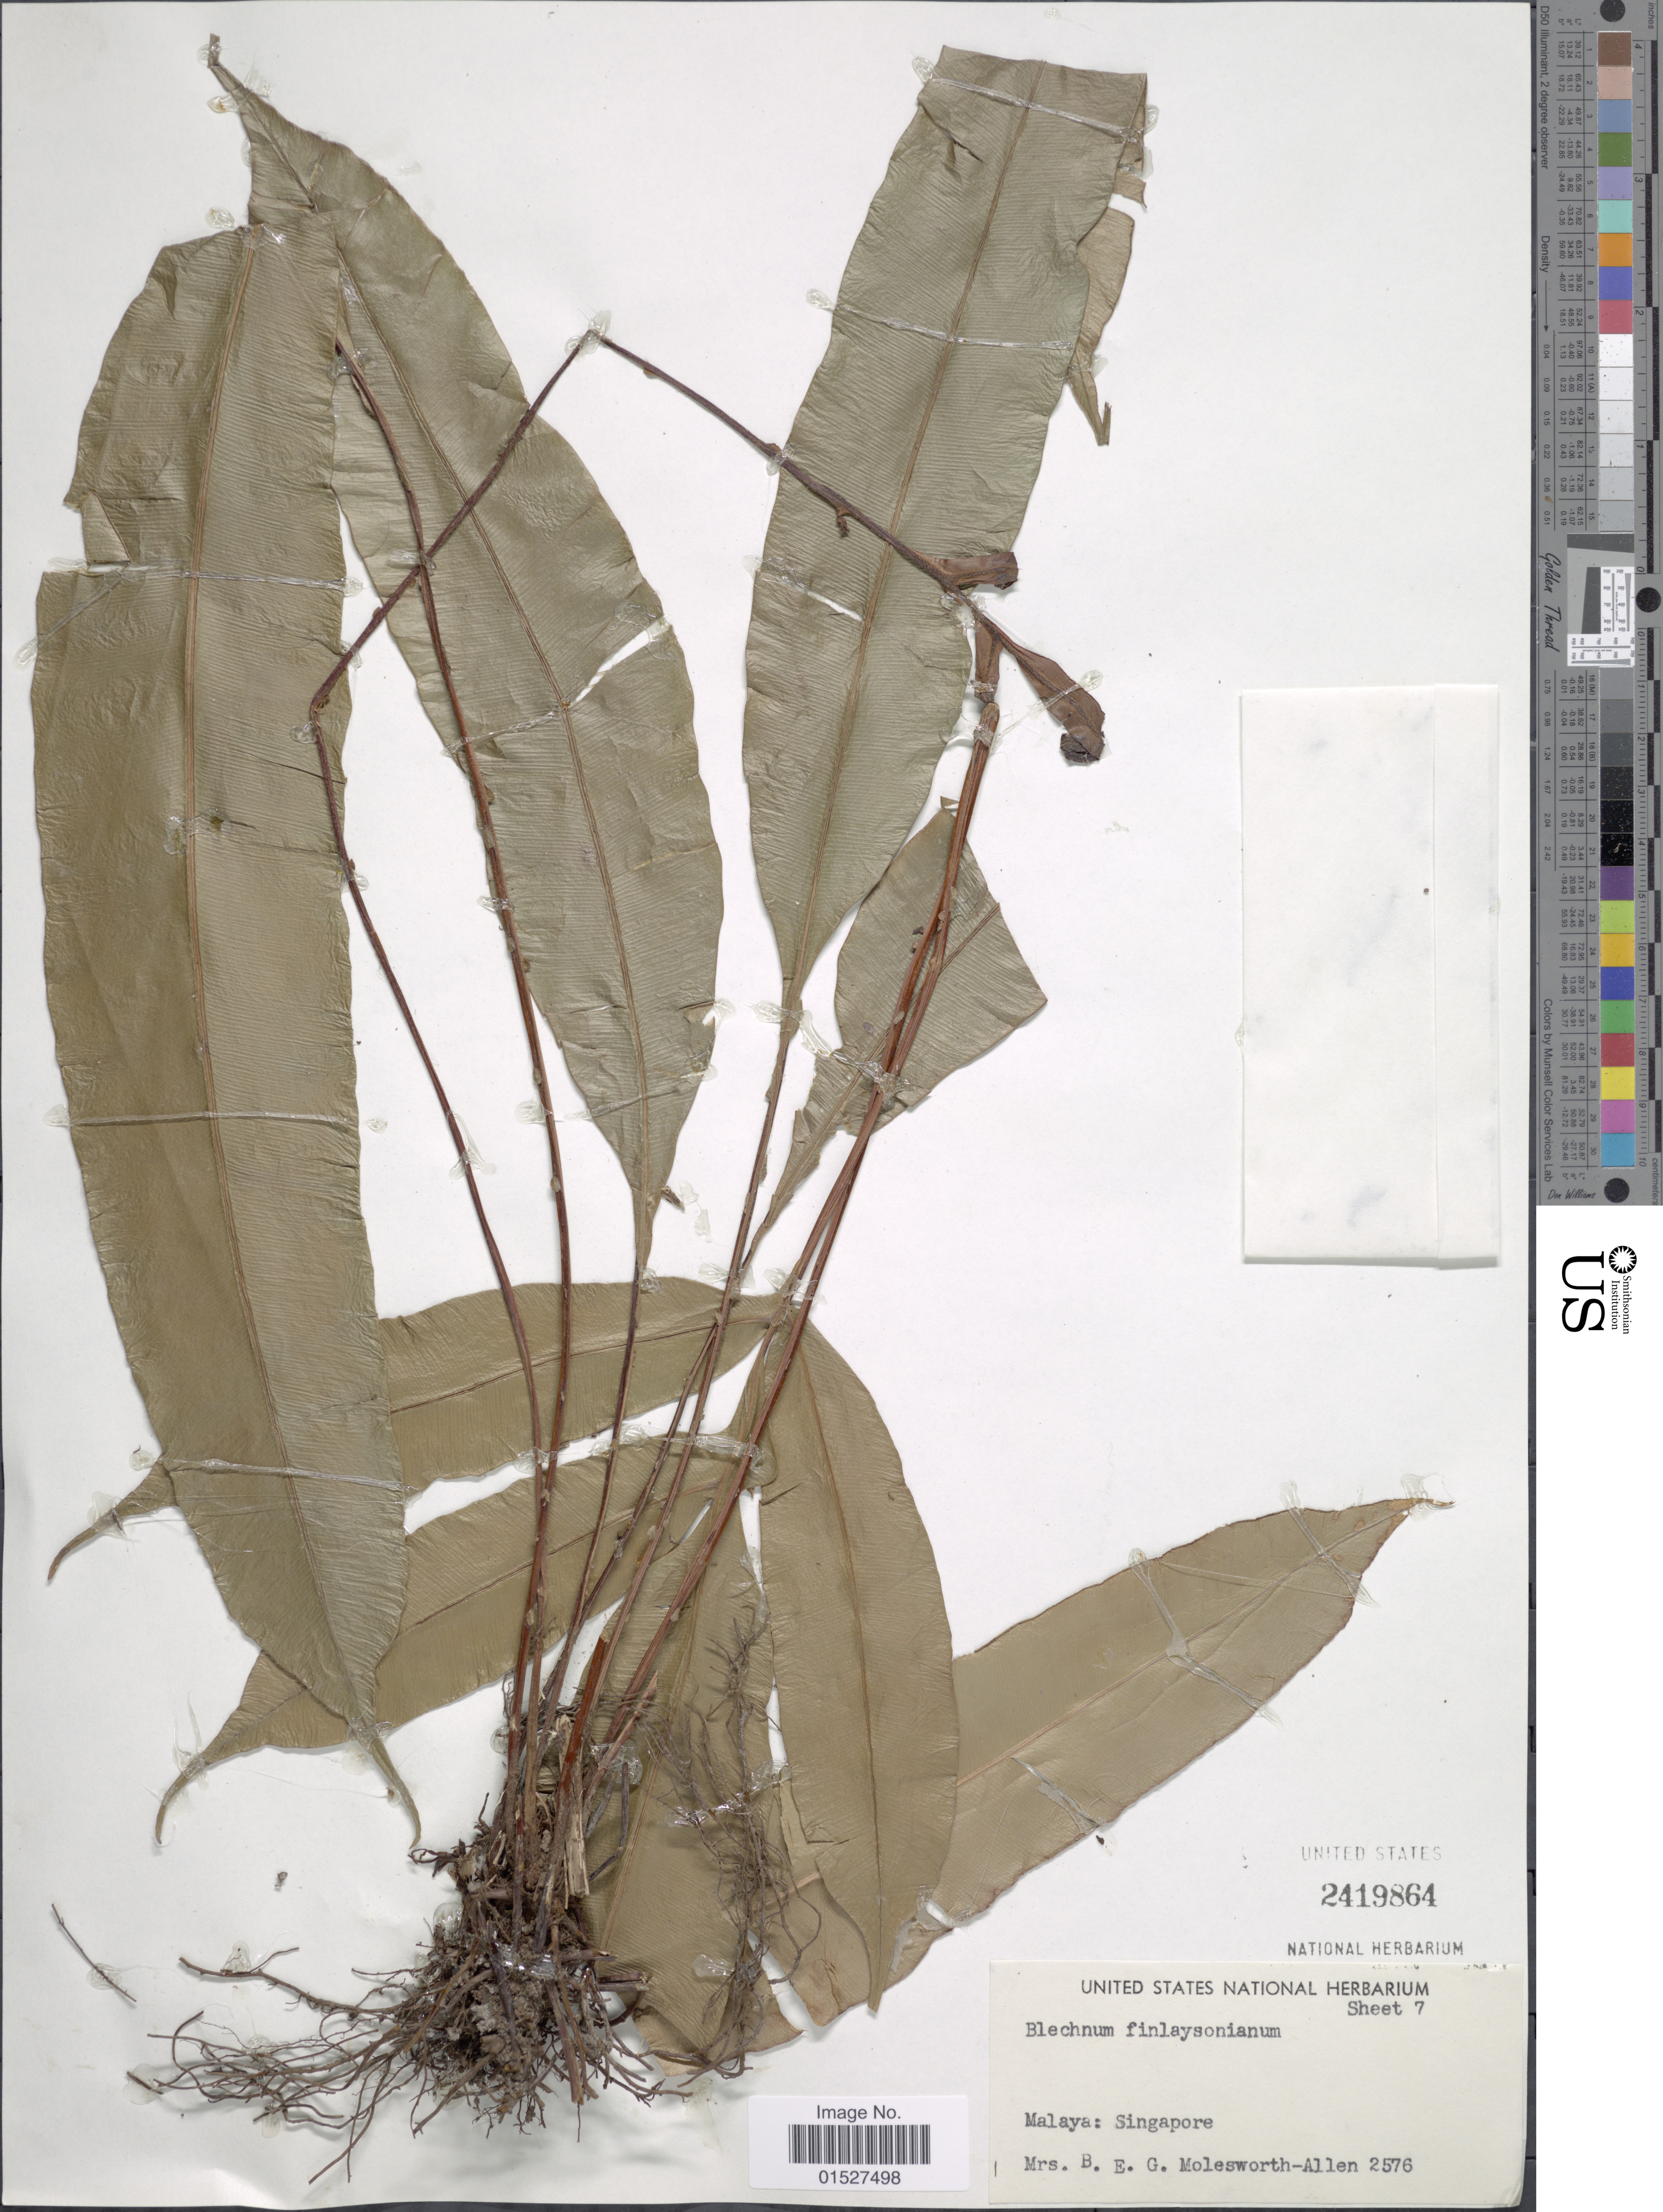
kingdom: Plantae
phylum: Tracheophyta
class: Polypodiopsida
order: Polypodiales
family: Blechnaceae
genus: Blechnum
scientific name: Blechnum finlaysonianum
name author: Wall.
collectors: Mrs. B. E. G. Molesworth-Allen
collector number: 2576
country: Singapore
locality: Malaya.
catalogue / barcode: US 2419864